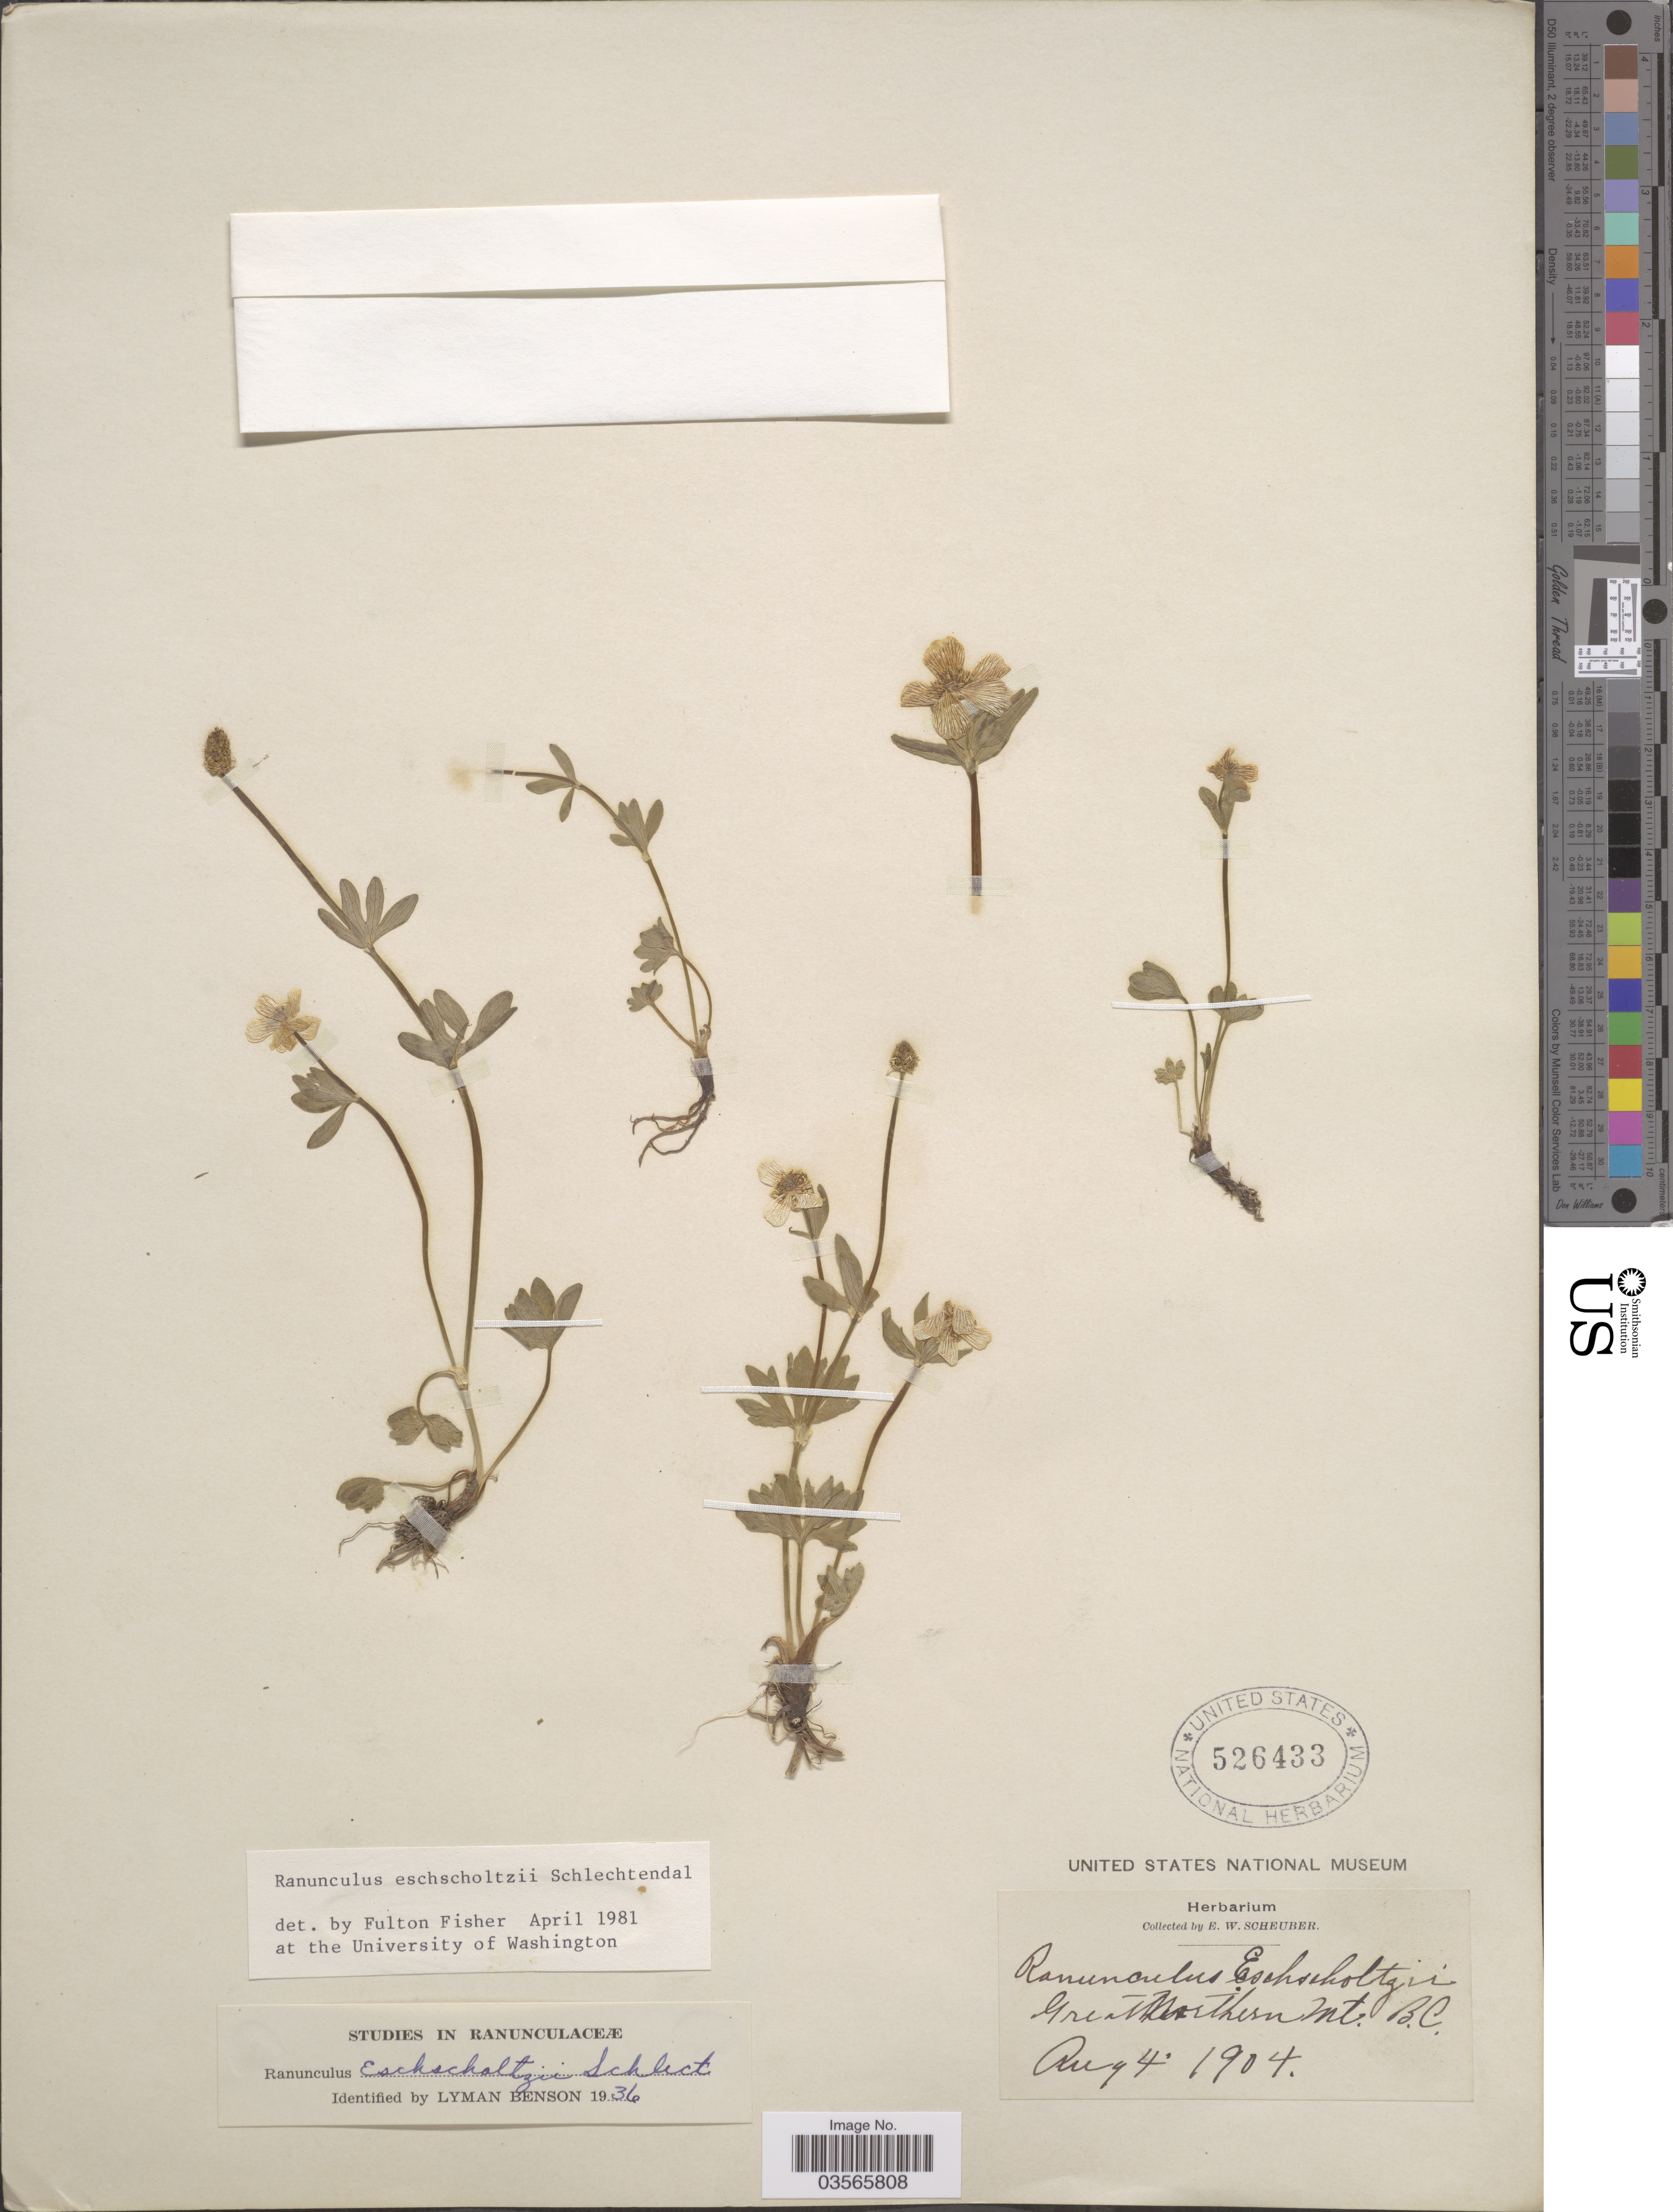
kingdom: Plantae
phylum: Tracheophyta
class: Magnoliopsida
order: Ranunculales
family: Ranunculaceae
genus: Ranunculus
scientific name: Ranunculus eschscholtzii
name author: Schltdl.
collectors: E. Scheuber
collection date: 1904-08-04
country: Canada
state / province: British Columbia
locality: Great Northern Mt.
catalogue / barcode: US 526433